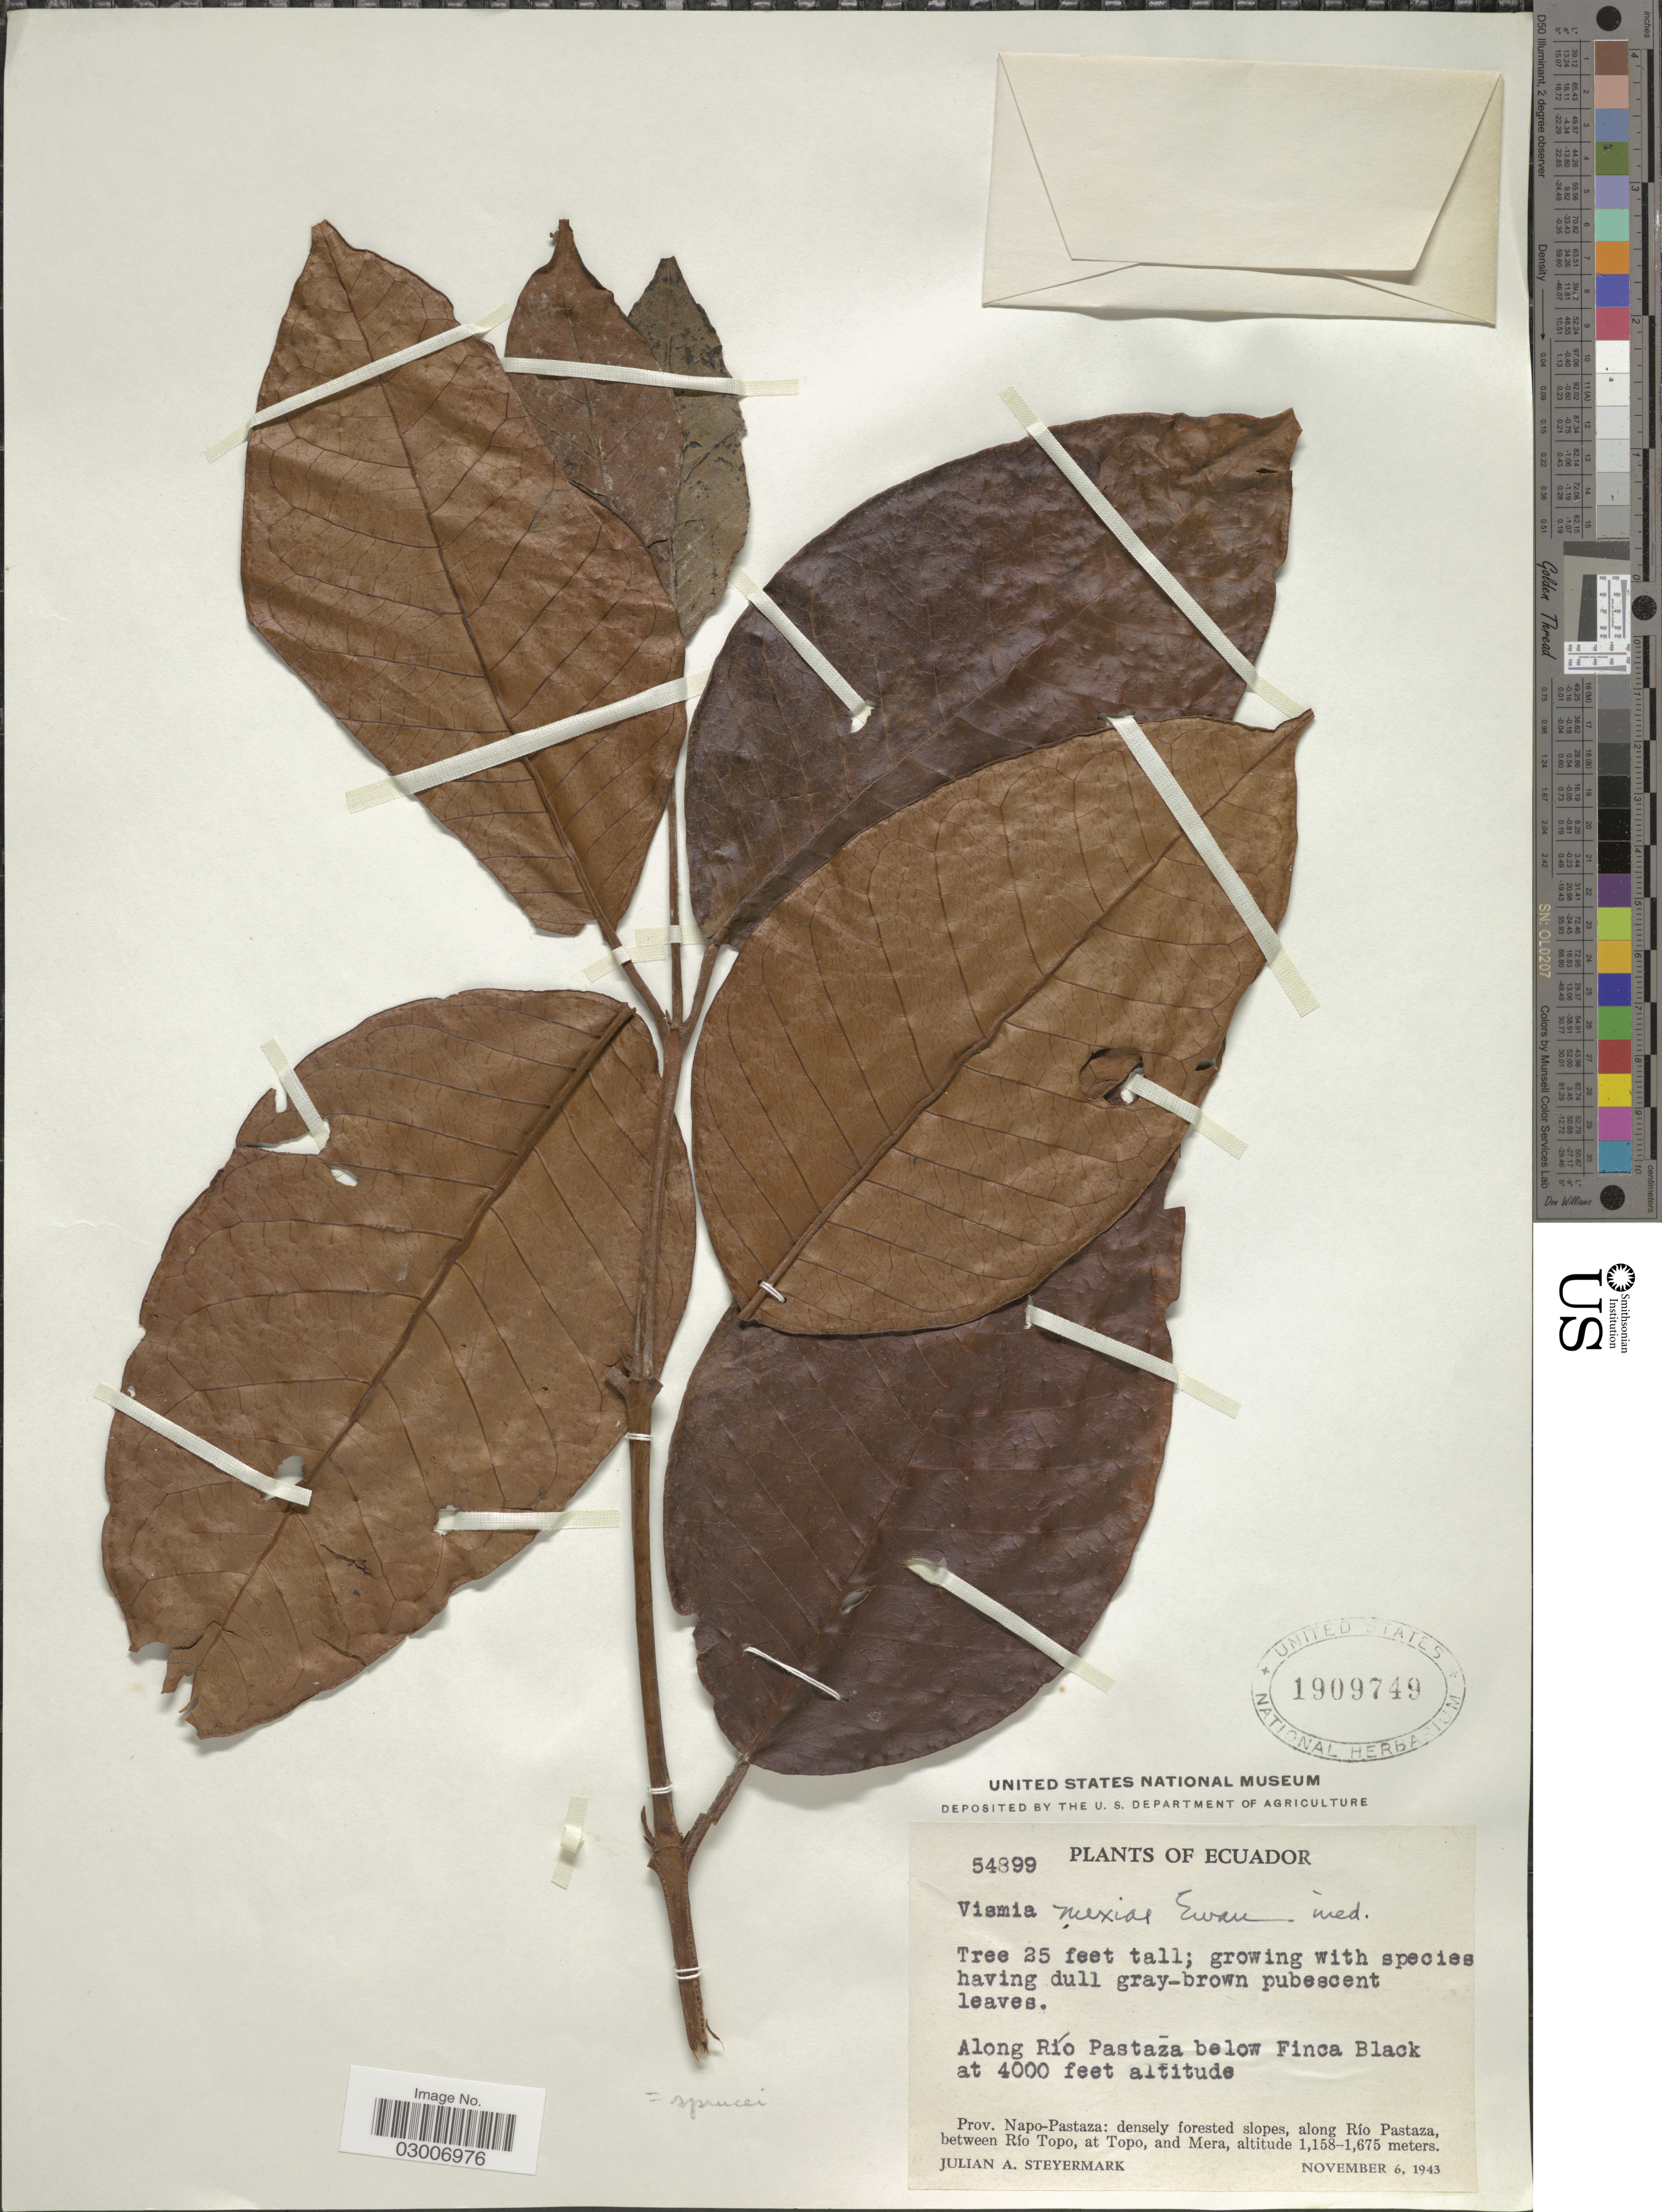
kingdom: Plantae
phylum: Tracheophyta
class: Magnoliopsida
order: Malpighiales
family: Hypericaceae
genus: Vismia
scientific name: Vismia sprucei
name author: Sprague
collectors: J. Steyermark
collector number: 54899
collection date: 1943-11-06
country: Ecuador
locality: Along Río Pastaza below Finca Black. Prov. Napo-Pastaza: densely forested slopes, along Río Pastaza, between Río Topo, at Topo, and Mera.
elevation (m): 1219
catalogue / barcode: US 1909749